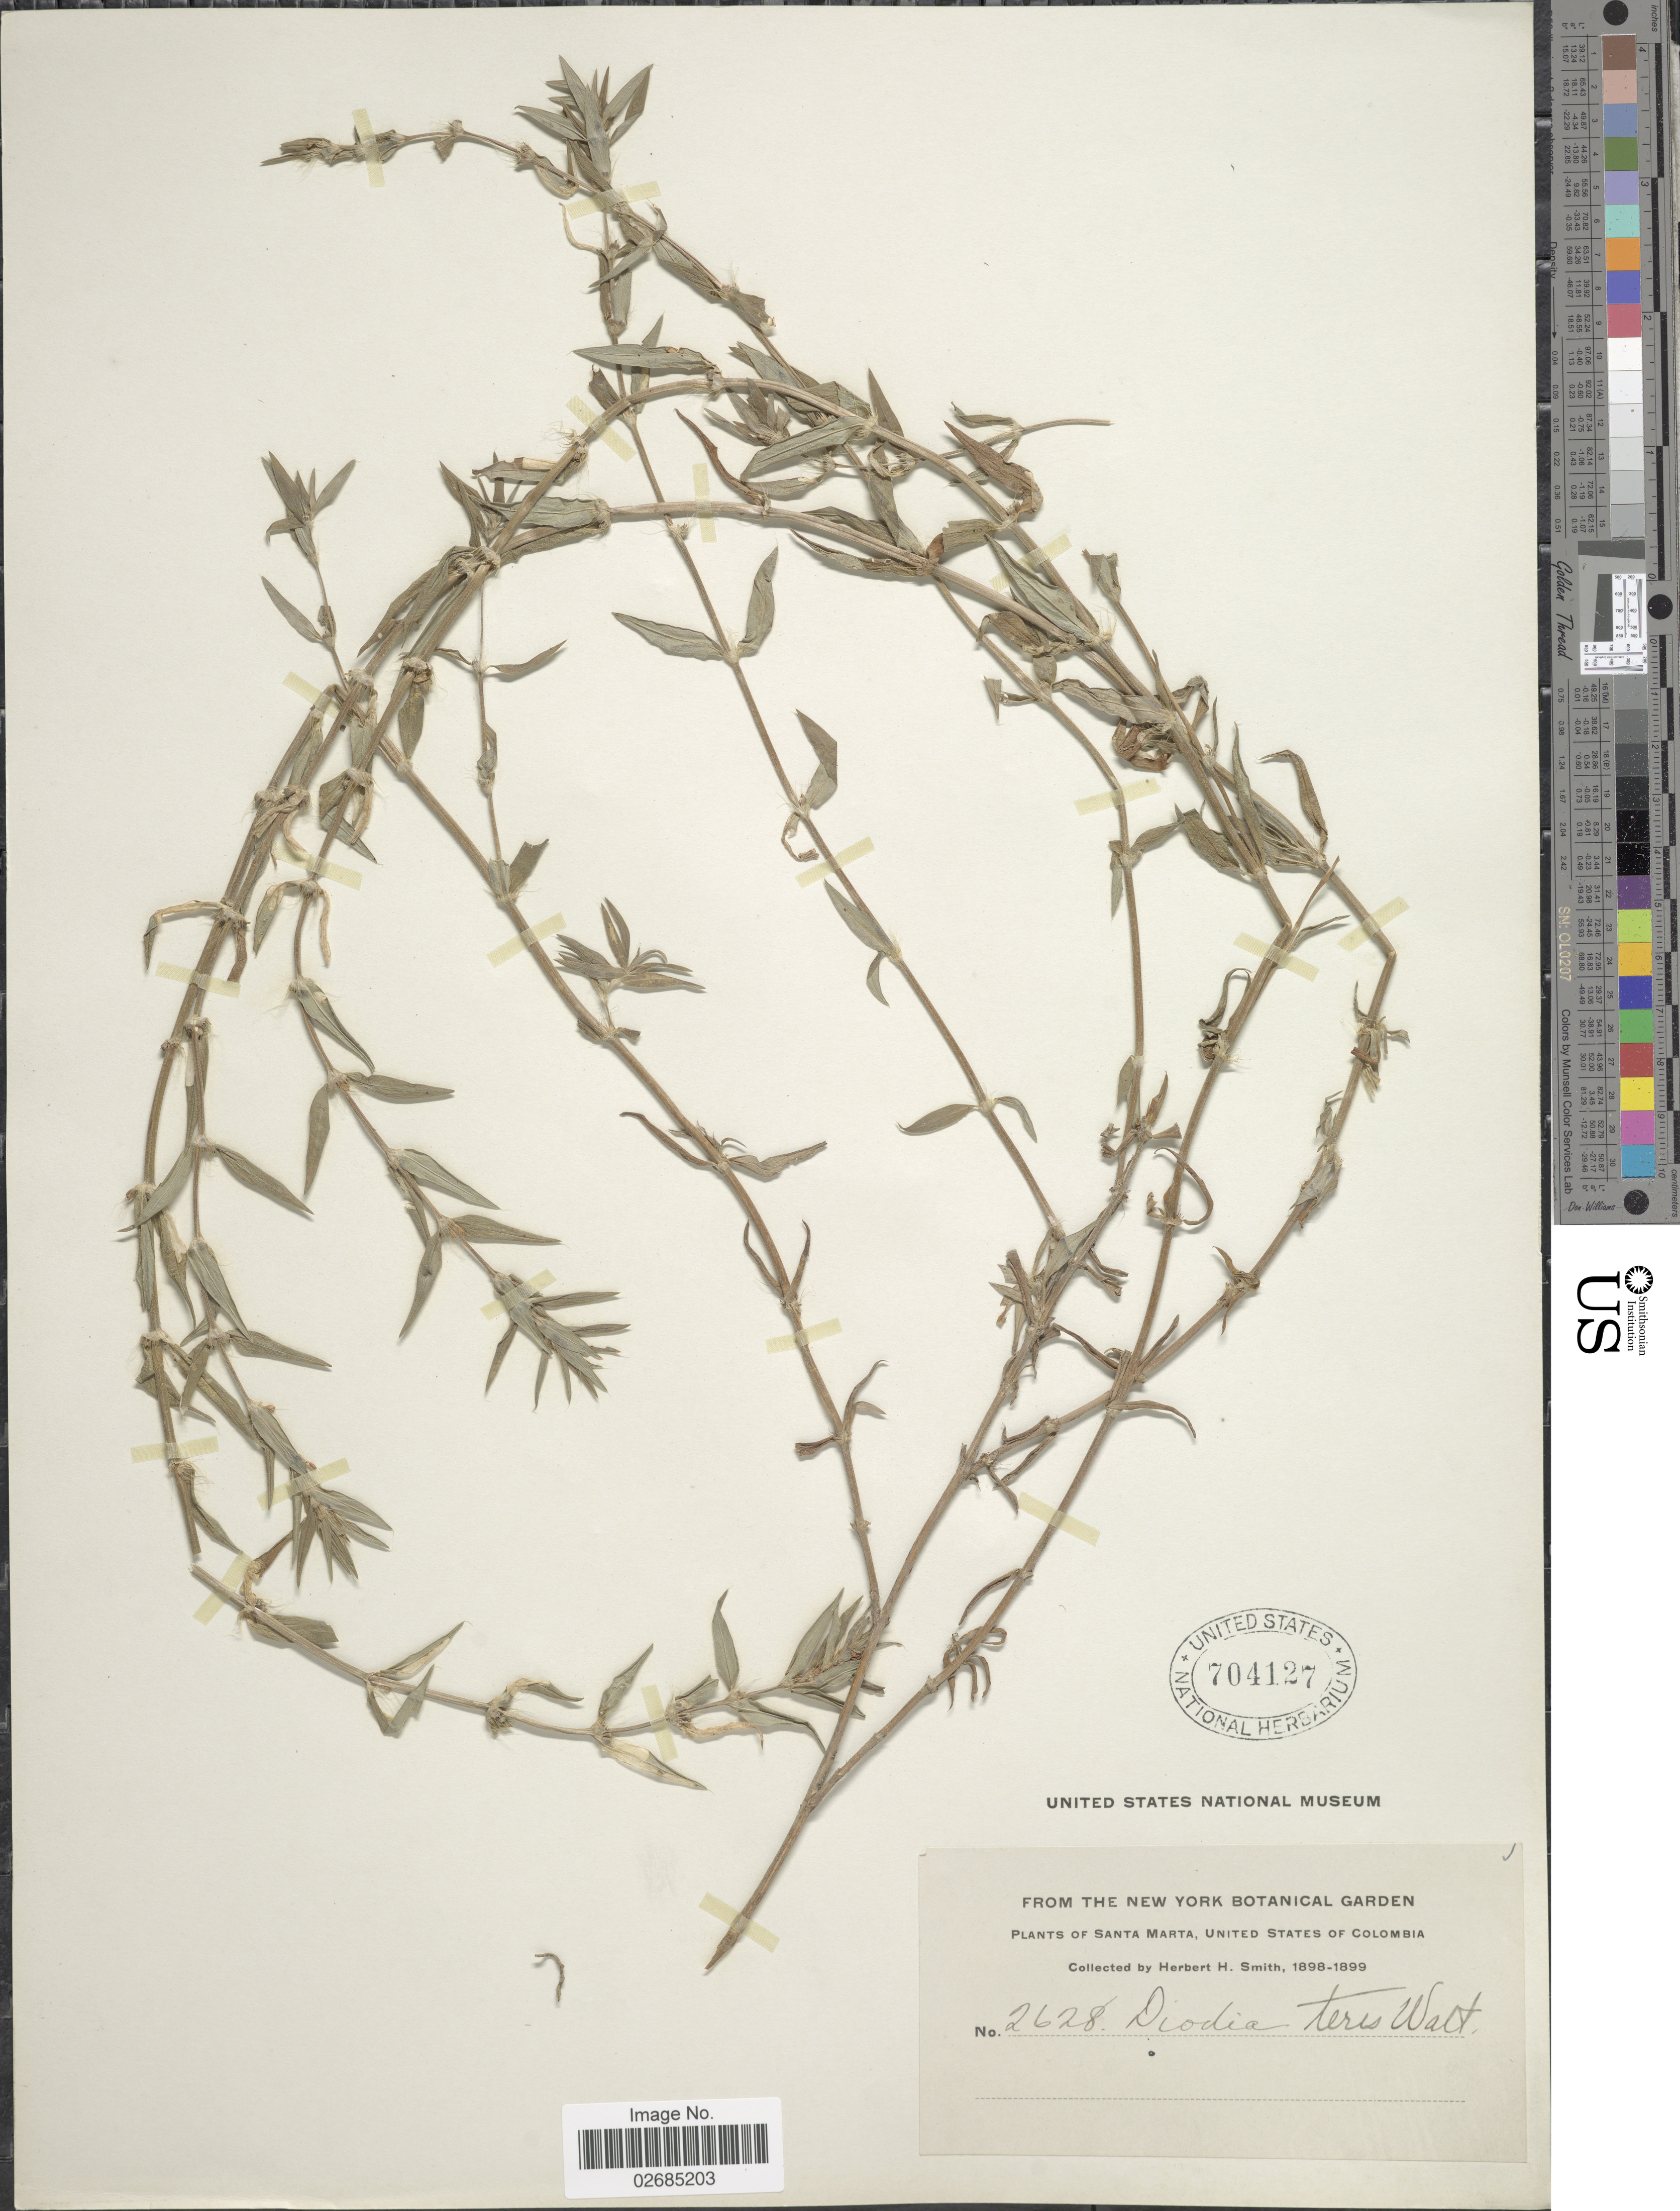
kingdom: Plantae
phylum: Tracheophyta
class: Magnoliopsida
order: Gentianales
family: Rubiaceae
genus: Diodia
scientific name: Diodia teres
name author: Walter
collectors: Herbert H. Smith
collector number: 2628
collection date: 1898/1899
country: Colombia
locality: Santa Marta, United States of Colombia.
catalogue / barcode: US 704127